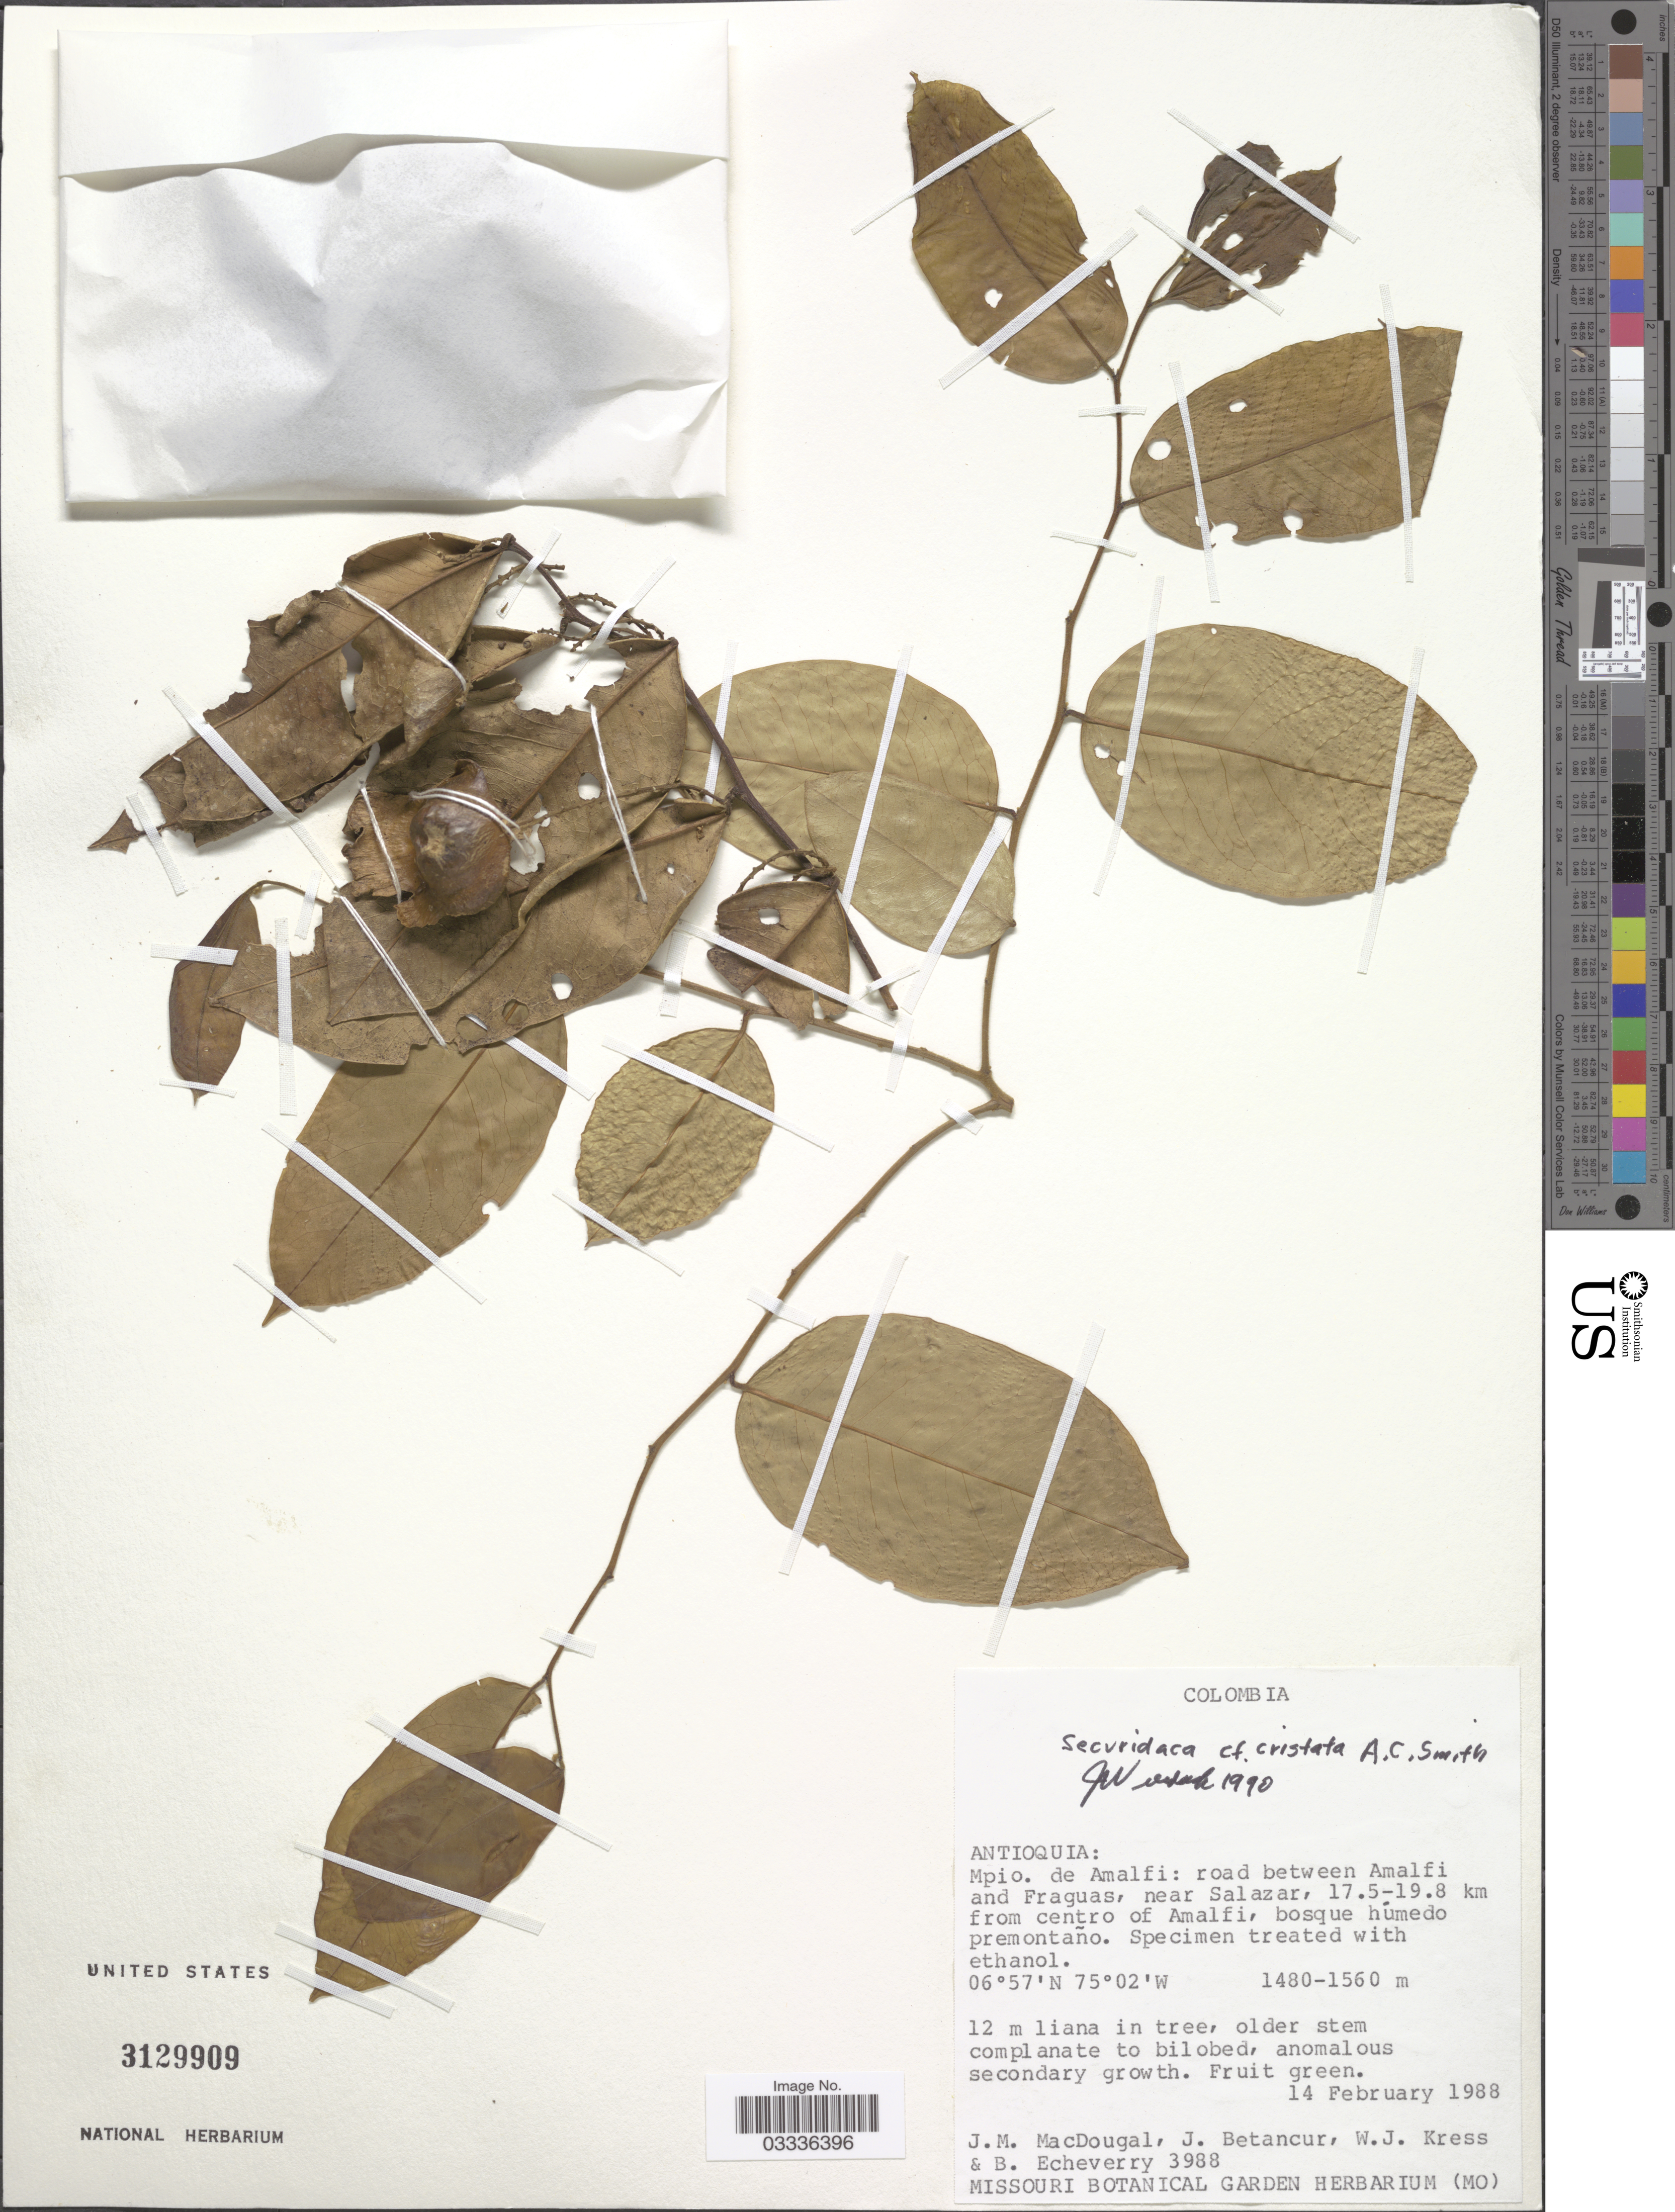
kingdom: Plantae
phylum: Tracheophyta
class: Magnoliopsida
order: Fabales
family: Polygalaceae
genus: Securidaca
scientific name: Securidaca cristata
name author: A.C. Sm.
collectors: J. M. MacDougal, J. Betancur, W. J. Kress & B. Echeverry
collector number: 3988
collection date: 1988-02-14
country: Colombia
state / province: Antioquia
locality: Mpio. de Amalfi: road between Amalfi and Fraguas, near Salazar, 17.5-19.8 km afrom centro of Amalfi.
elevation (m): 1480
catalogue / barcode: US 3129909